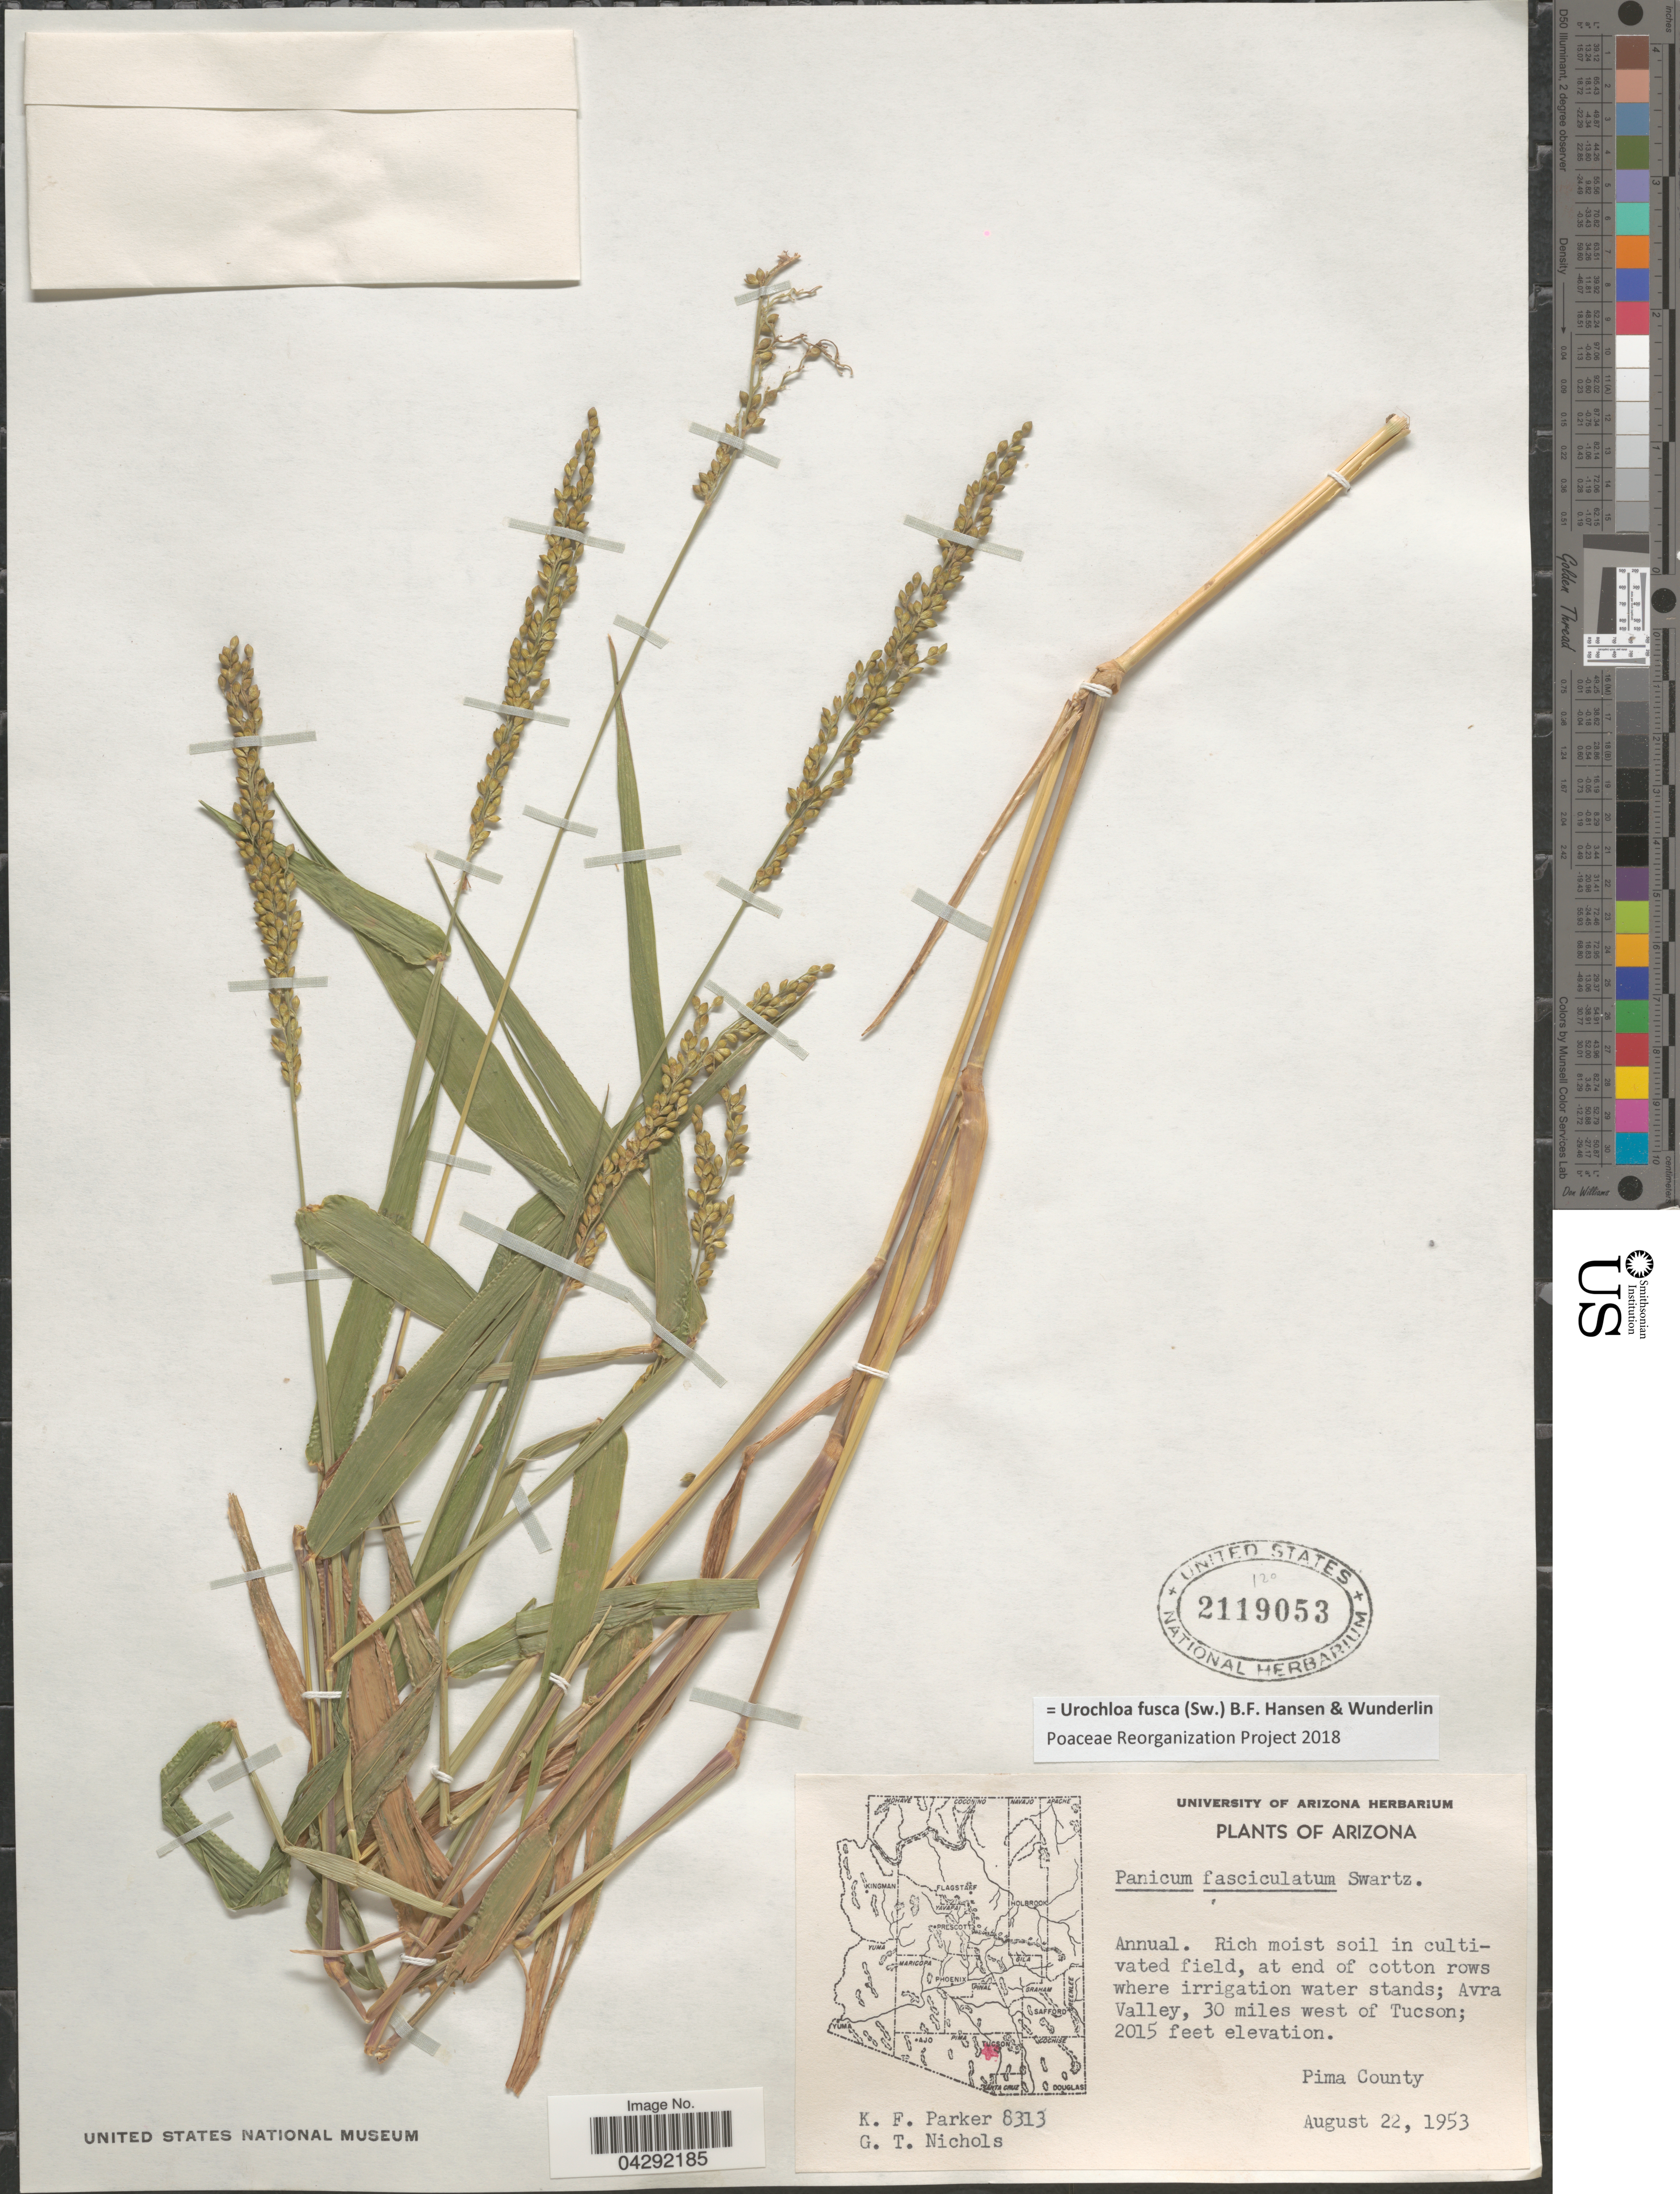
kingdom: Plantae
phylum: Tracheophyta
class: Liliopsida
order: Poales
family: Poaceae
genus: Urochloa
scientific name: Urochloa fusca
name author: (Sw.) B.F. Hansen & Wunderlin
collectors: K. F. Parker & G. Nichols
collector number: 8313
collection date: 1953-08-22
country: United States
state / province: Arizona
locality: Avra Valley, 30 miles west of Tucson. Pima County.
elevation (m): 614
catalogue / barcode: US 2119053